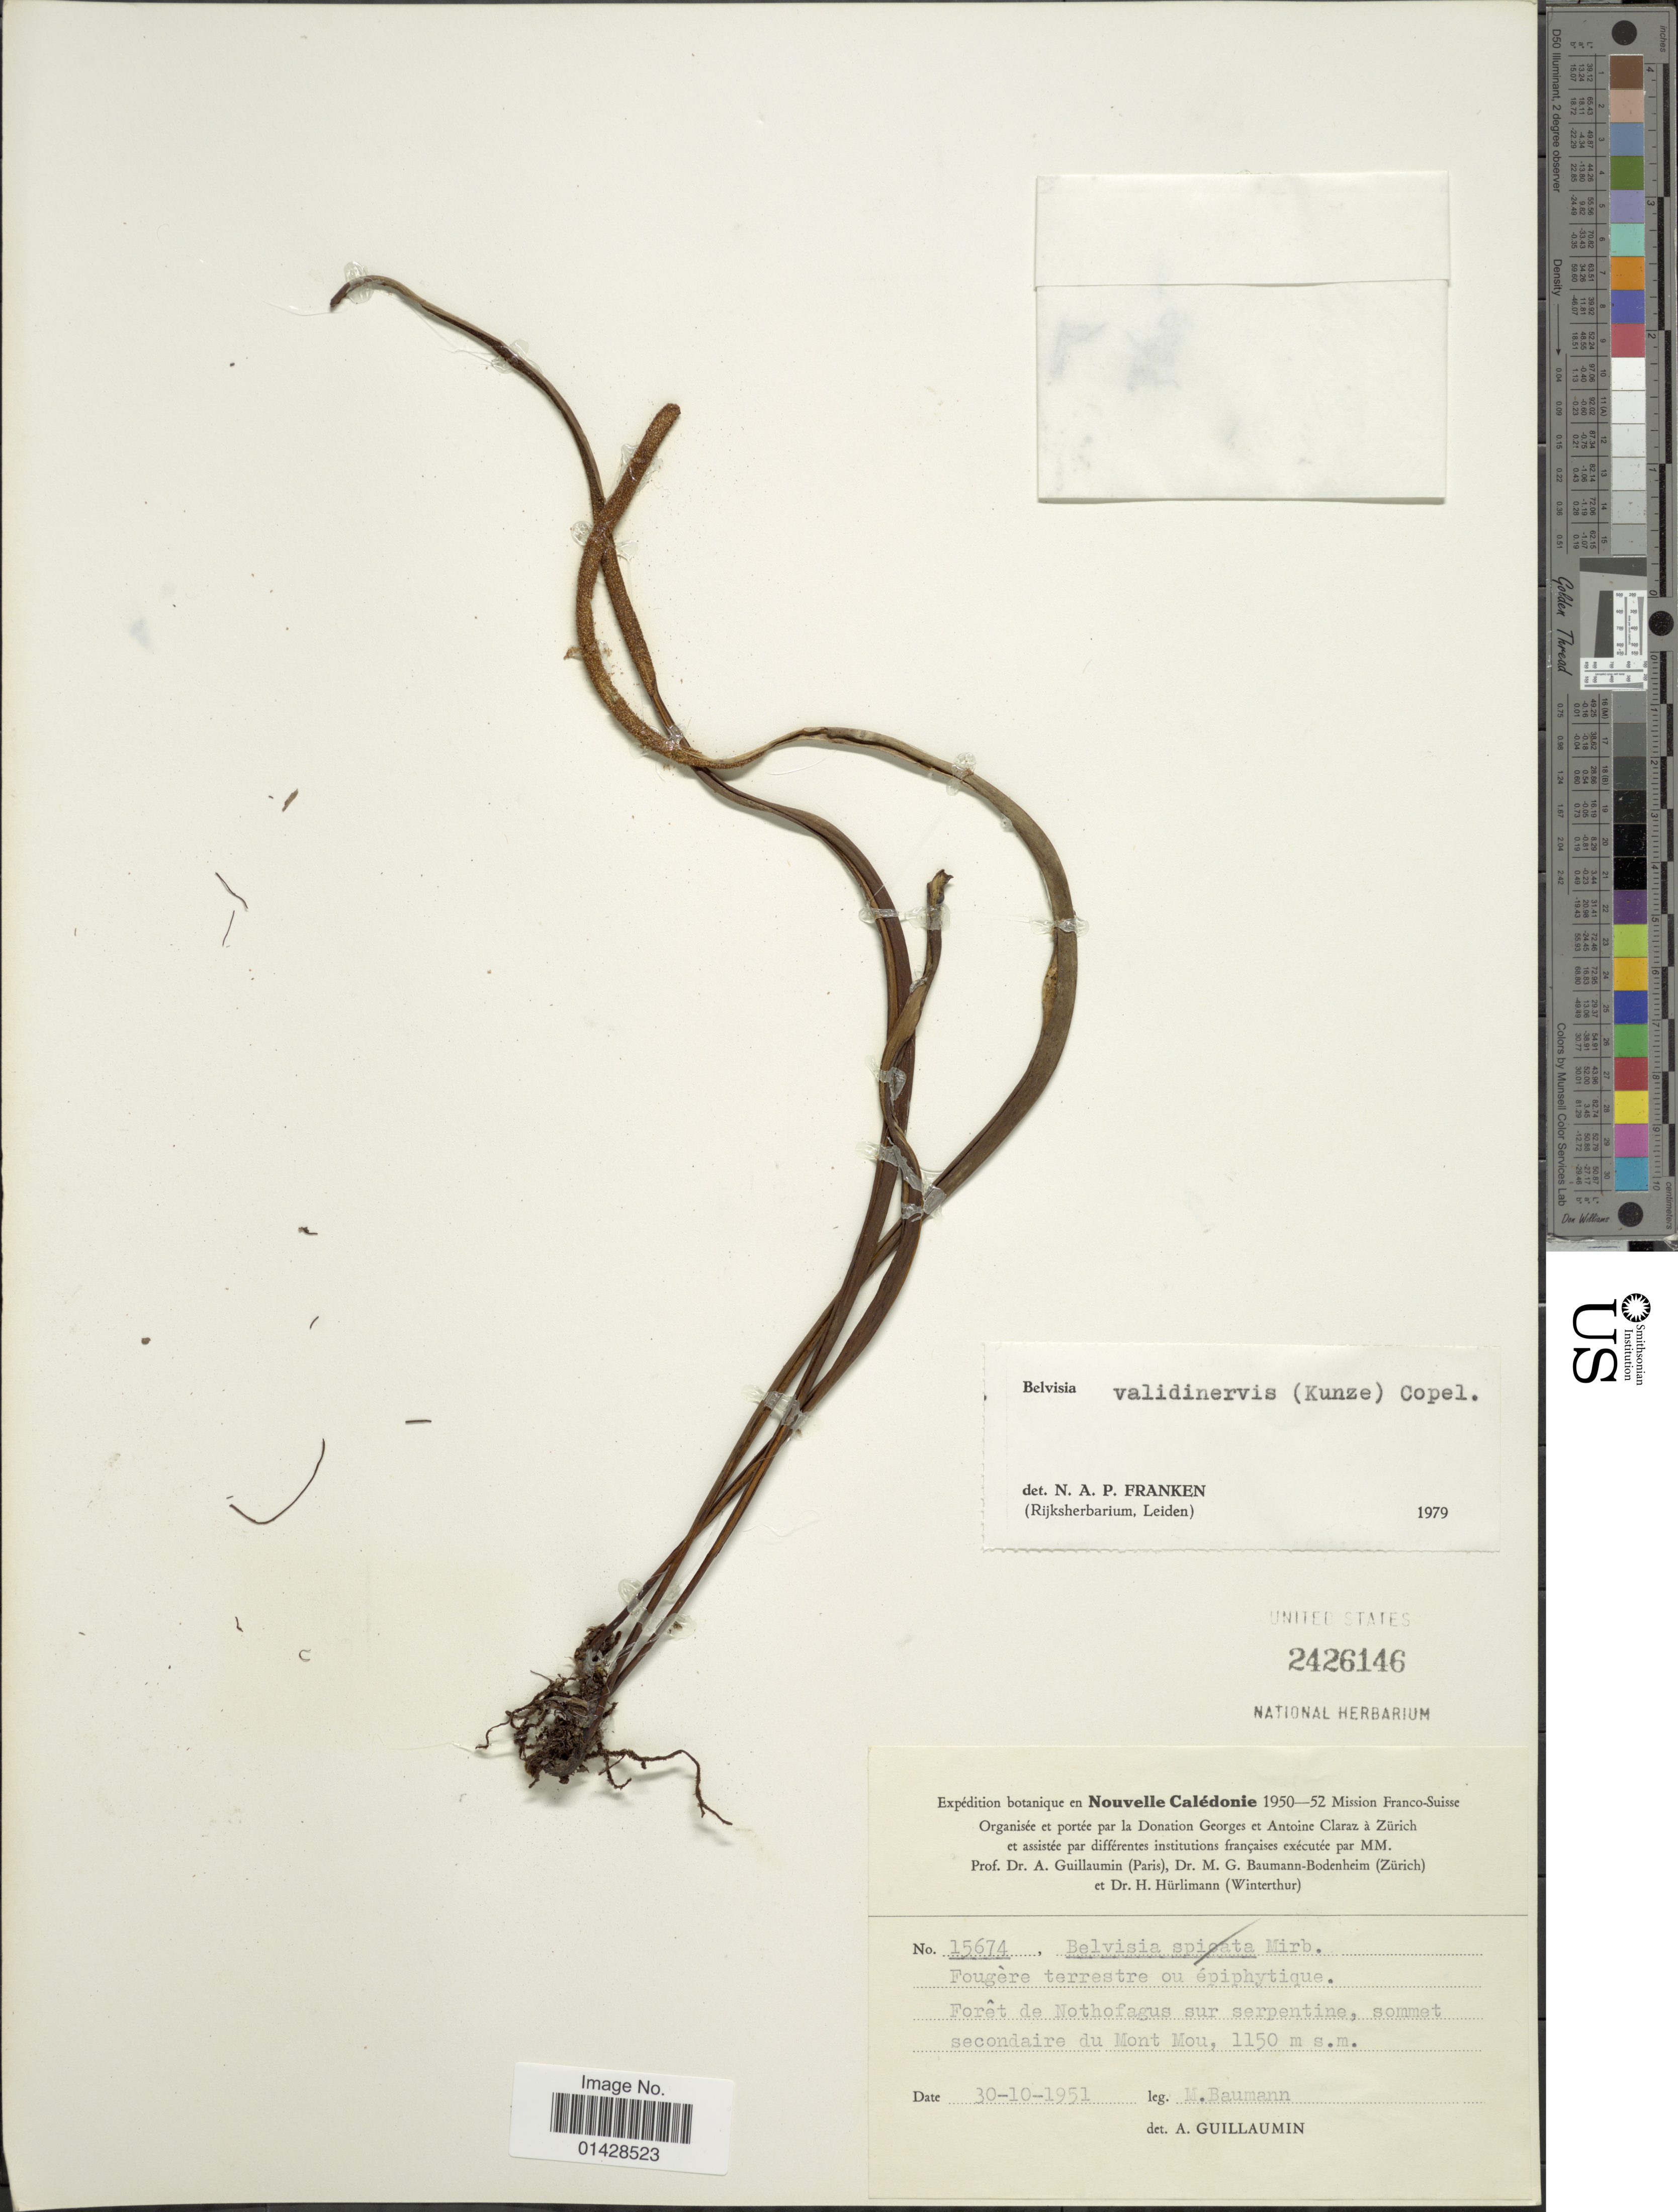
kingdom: Plantae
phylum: Tracheophyta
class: Polypodiopsida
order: Polypodiales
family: Polypodiaceae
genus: Lepisorus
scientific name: Lepisorus validinervis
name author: (Kunze) Li S. Wang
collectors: M. Baumann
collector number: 15674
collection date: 1951-10-30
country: New Caledonia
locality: Forêt de Nothofagus sur serpentine, sommet secondaire du Mont Mou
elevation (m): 1150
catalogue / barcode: US 2426146